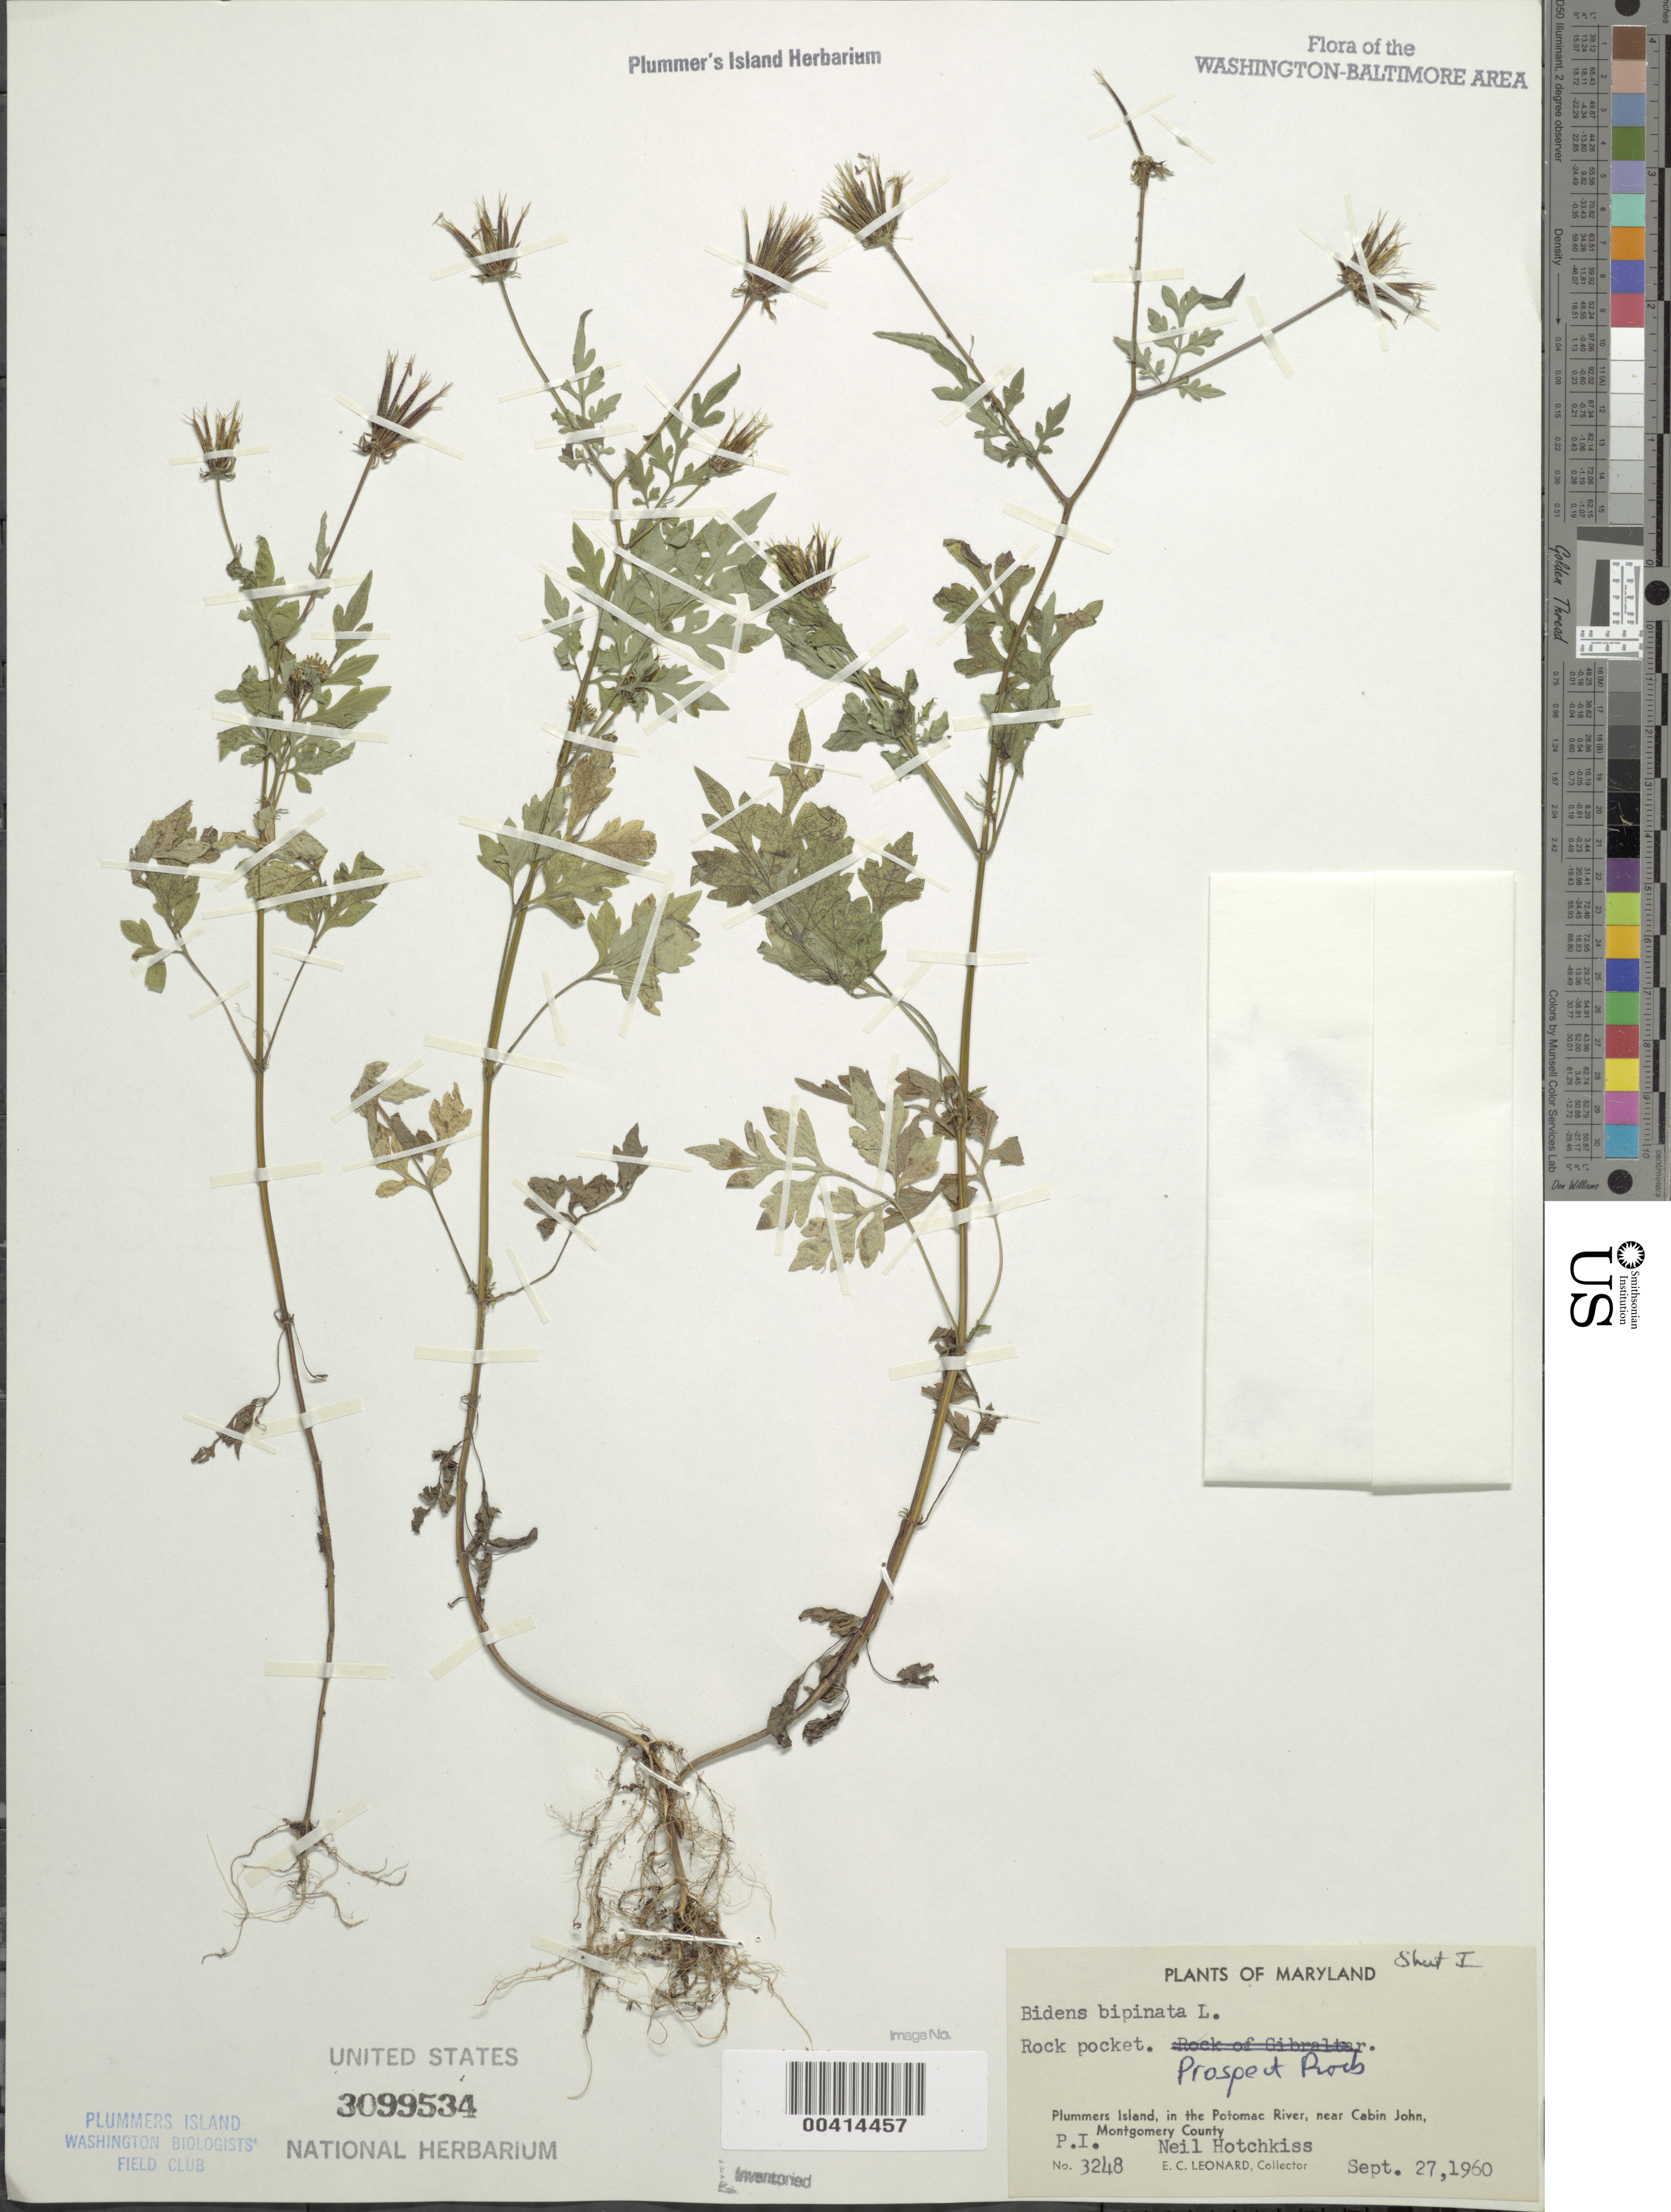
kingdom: Plantae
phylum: Tracheophyta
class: Magnoliopsida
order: Asterales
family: Asteraceae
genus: Bidens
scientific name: Bidens bipinnata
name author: L.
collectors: E. C. Leonard & N. Hotchkiss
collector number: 3248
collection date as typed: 27 Sep 1960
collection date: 1960-09-27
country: United States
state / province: Maryland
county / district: Montgomery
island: Plummers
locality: Plummer's Island; Prospect Rock C. & O. Canal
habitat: Rock pocket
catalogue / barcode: US 3099534